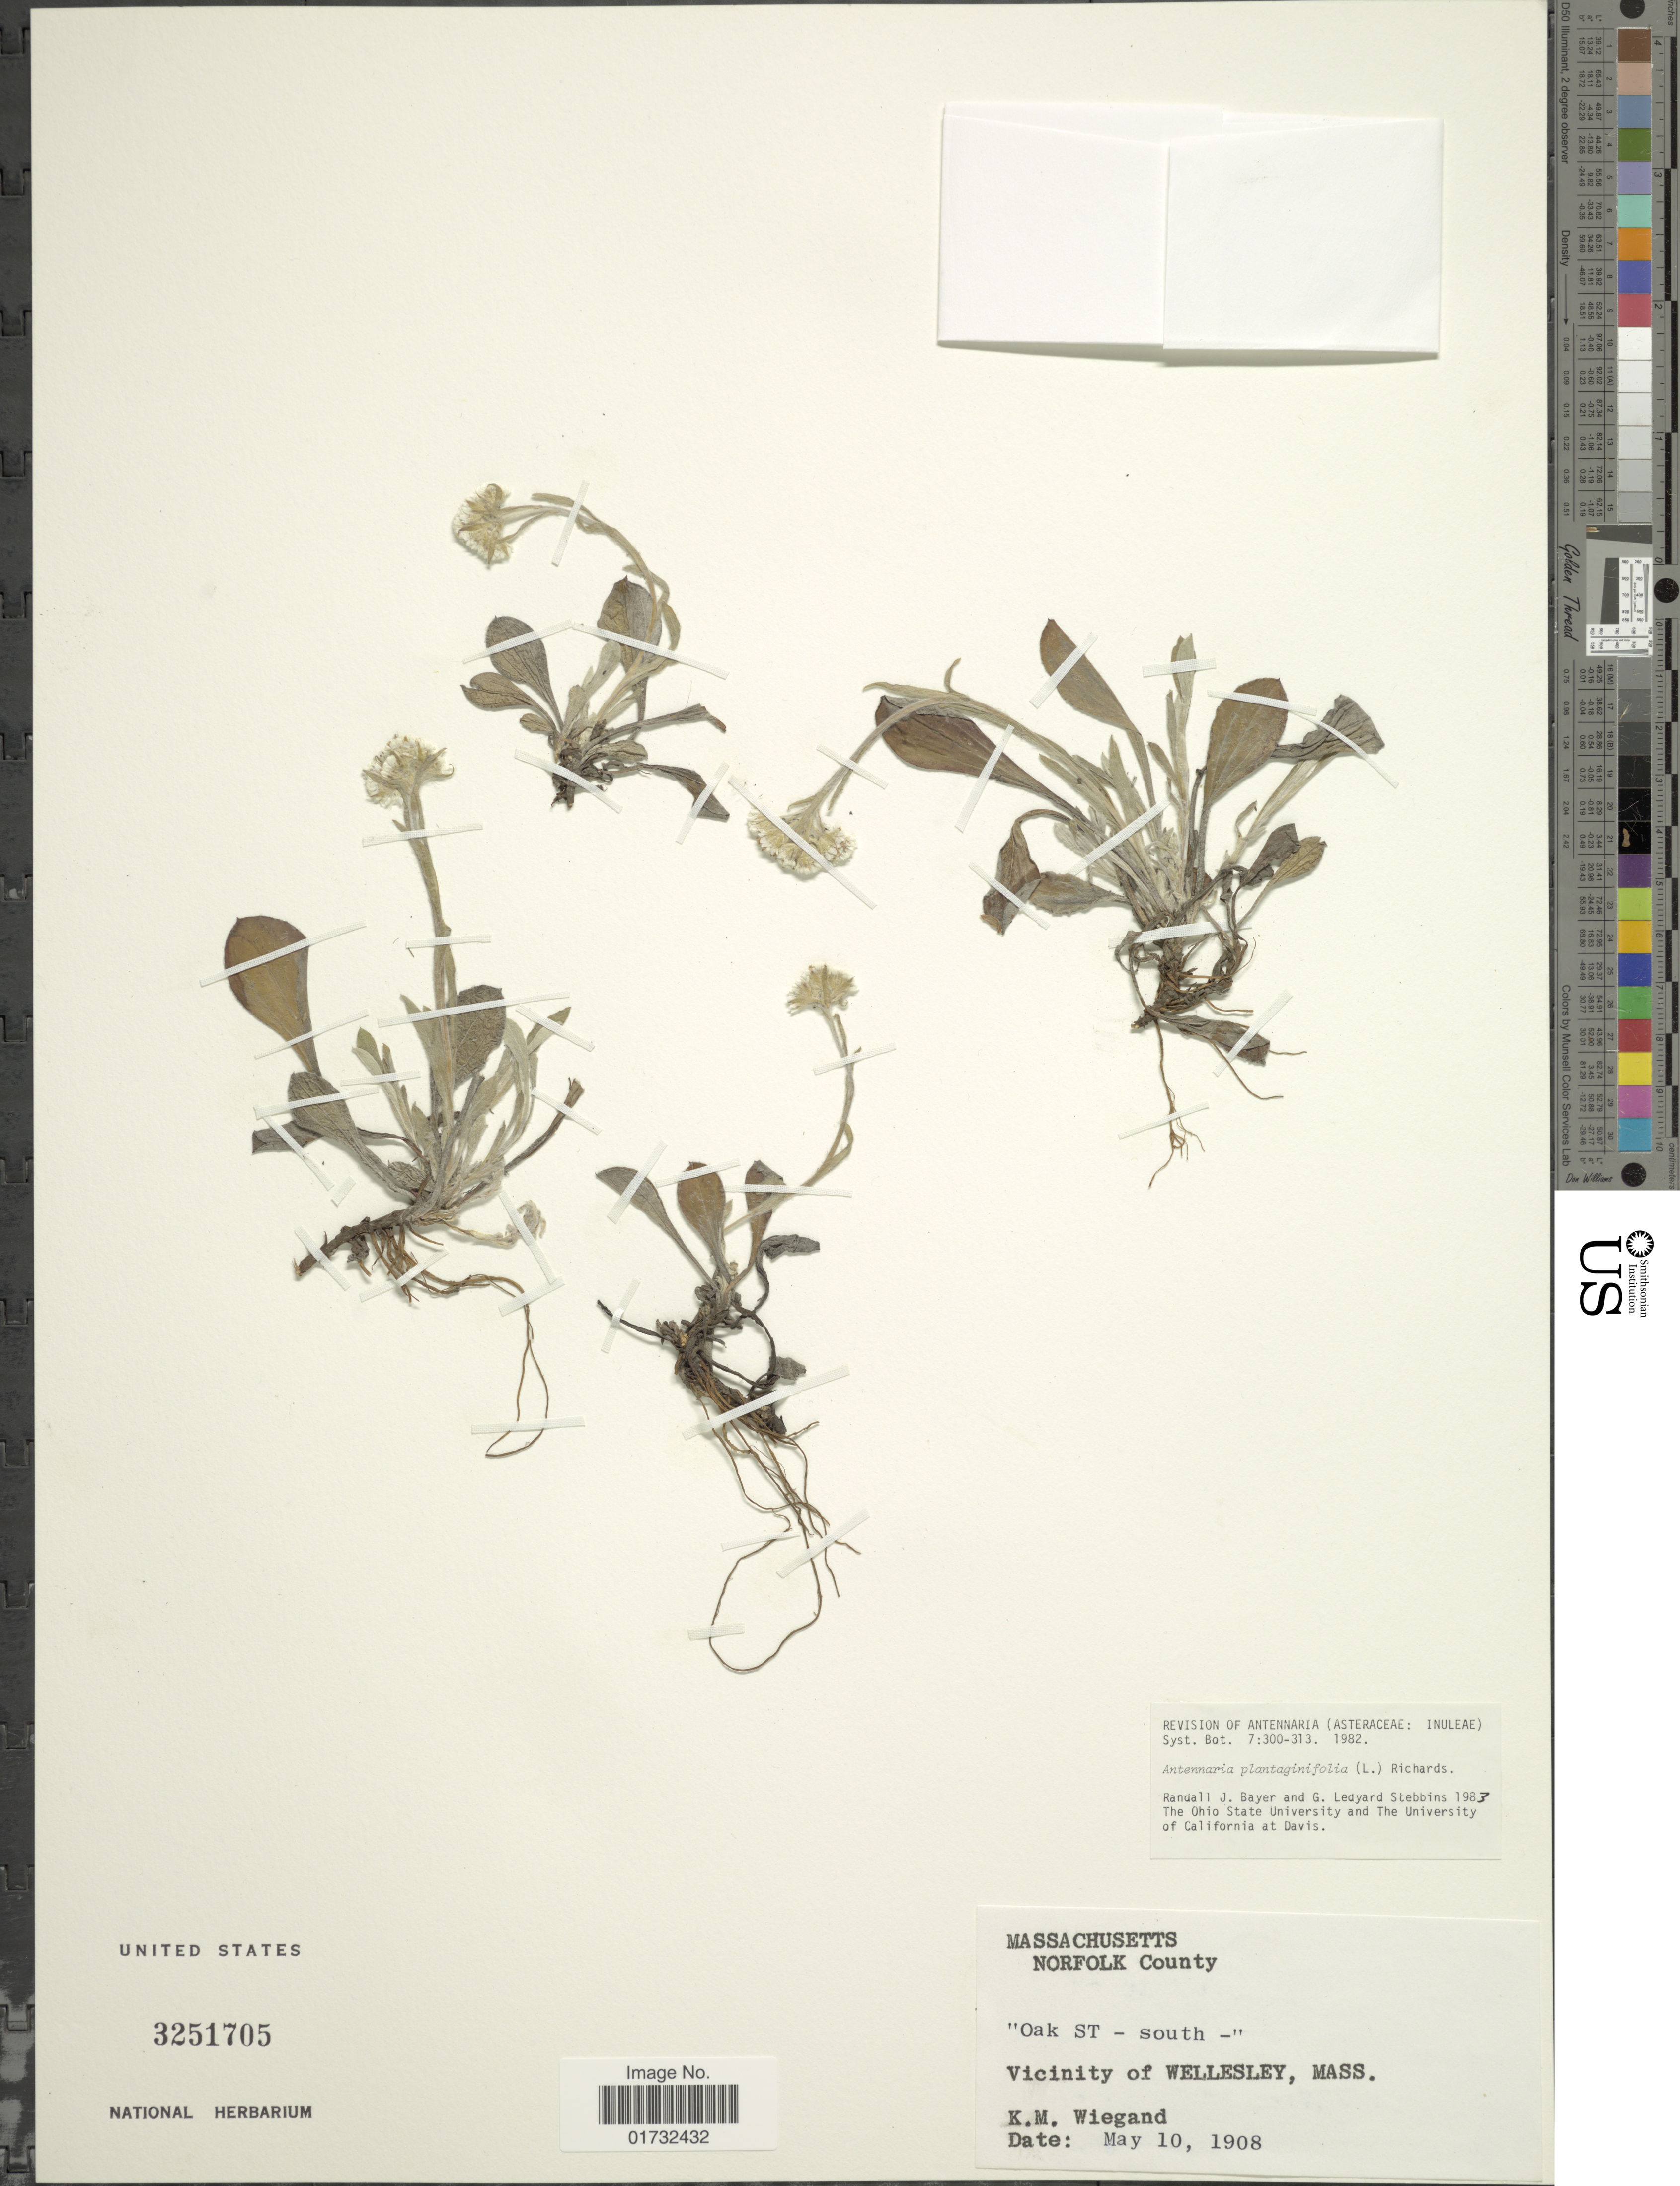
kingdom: Plantae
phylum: Tracheophyta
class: Magnoliopsida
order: Asterales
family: Asteraceae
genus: Antennaria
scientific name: Antennaria plantaginifolia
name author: (L.) Richardson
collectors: K. M. Wiegand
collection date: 1908-05-10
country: United States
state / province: Massachusetts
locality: Norfolk County. "Oak ST - south -" Vicinity of Wellesley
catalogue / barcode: US 3251705